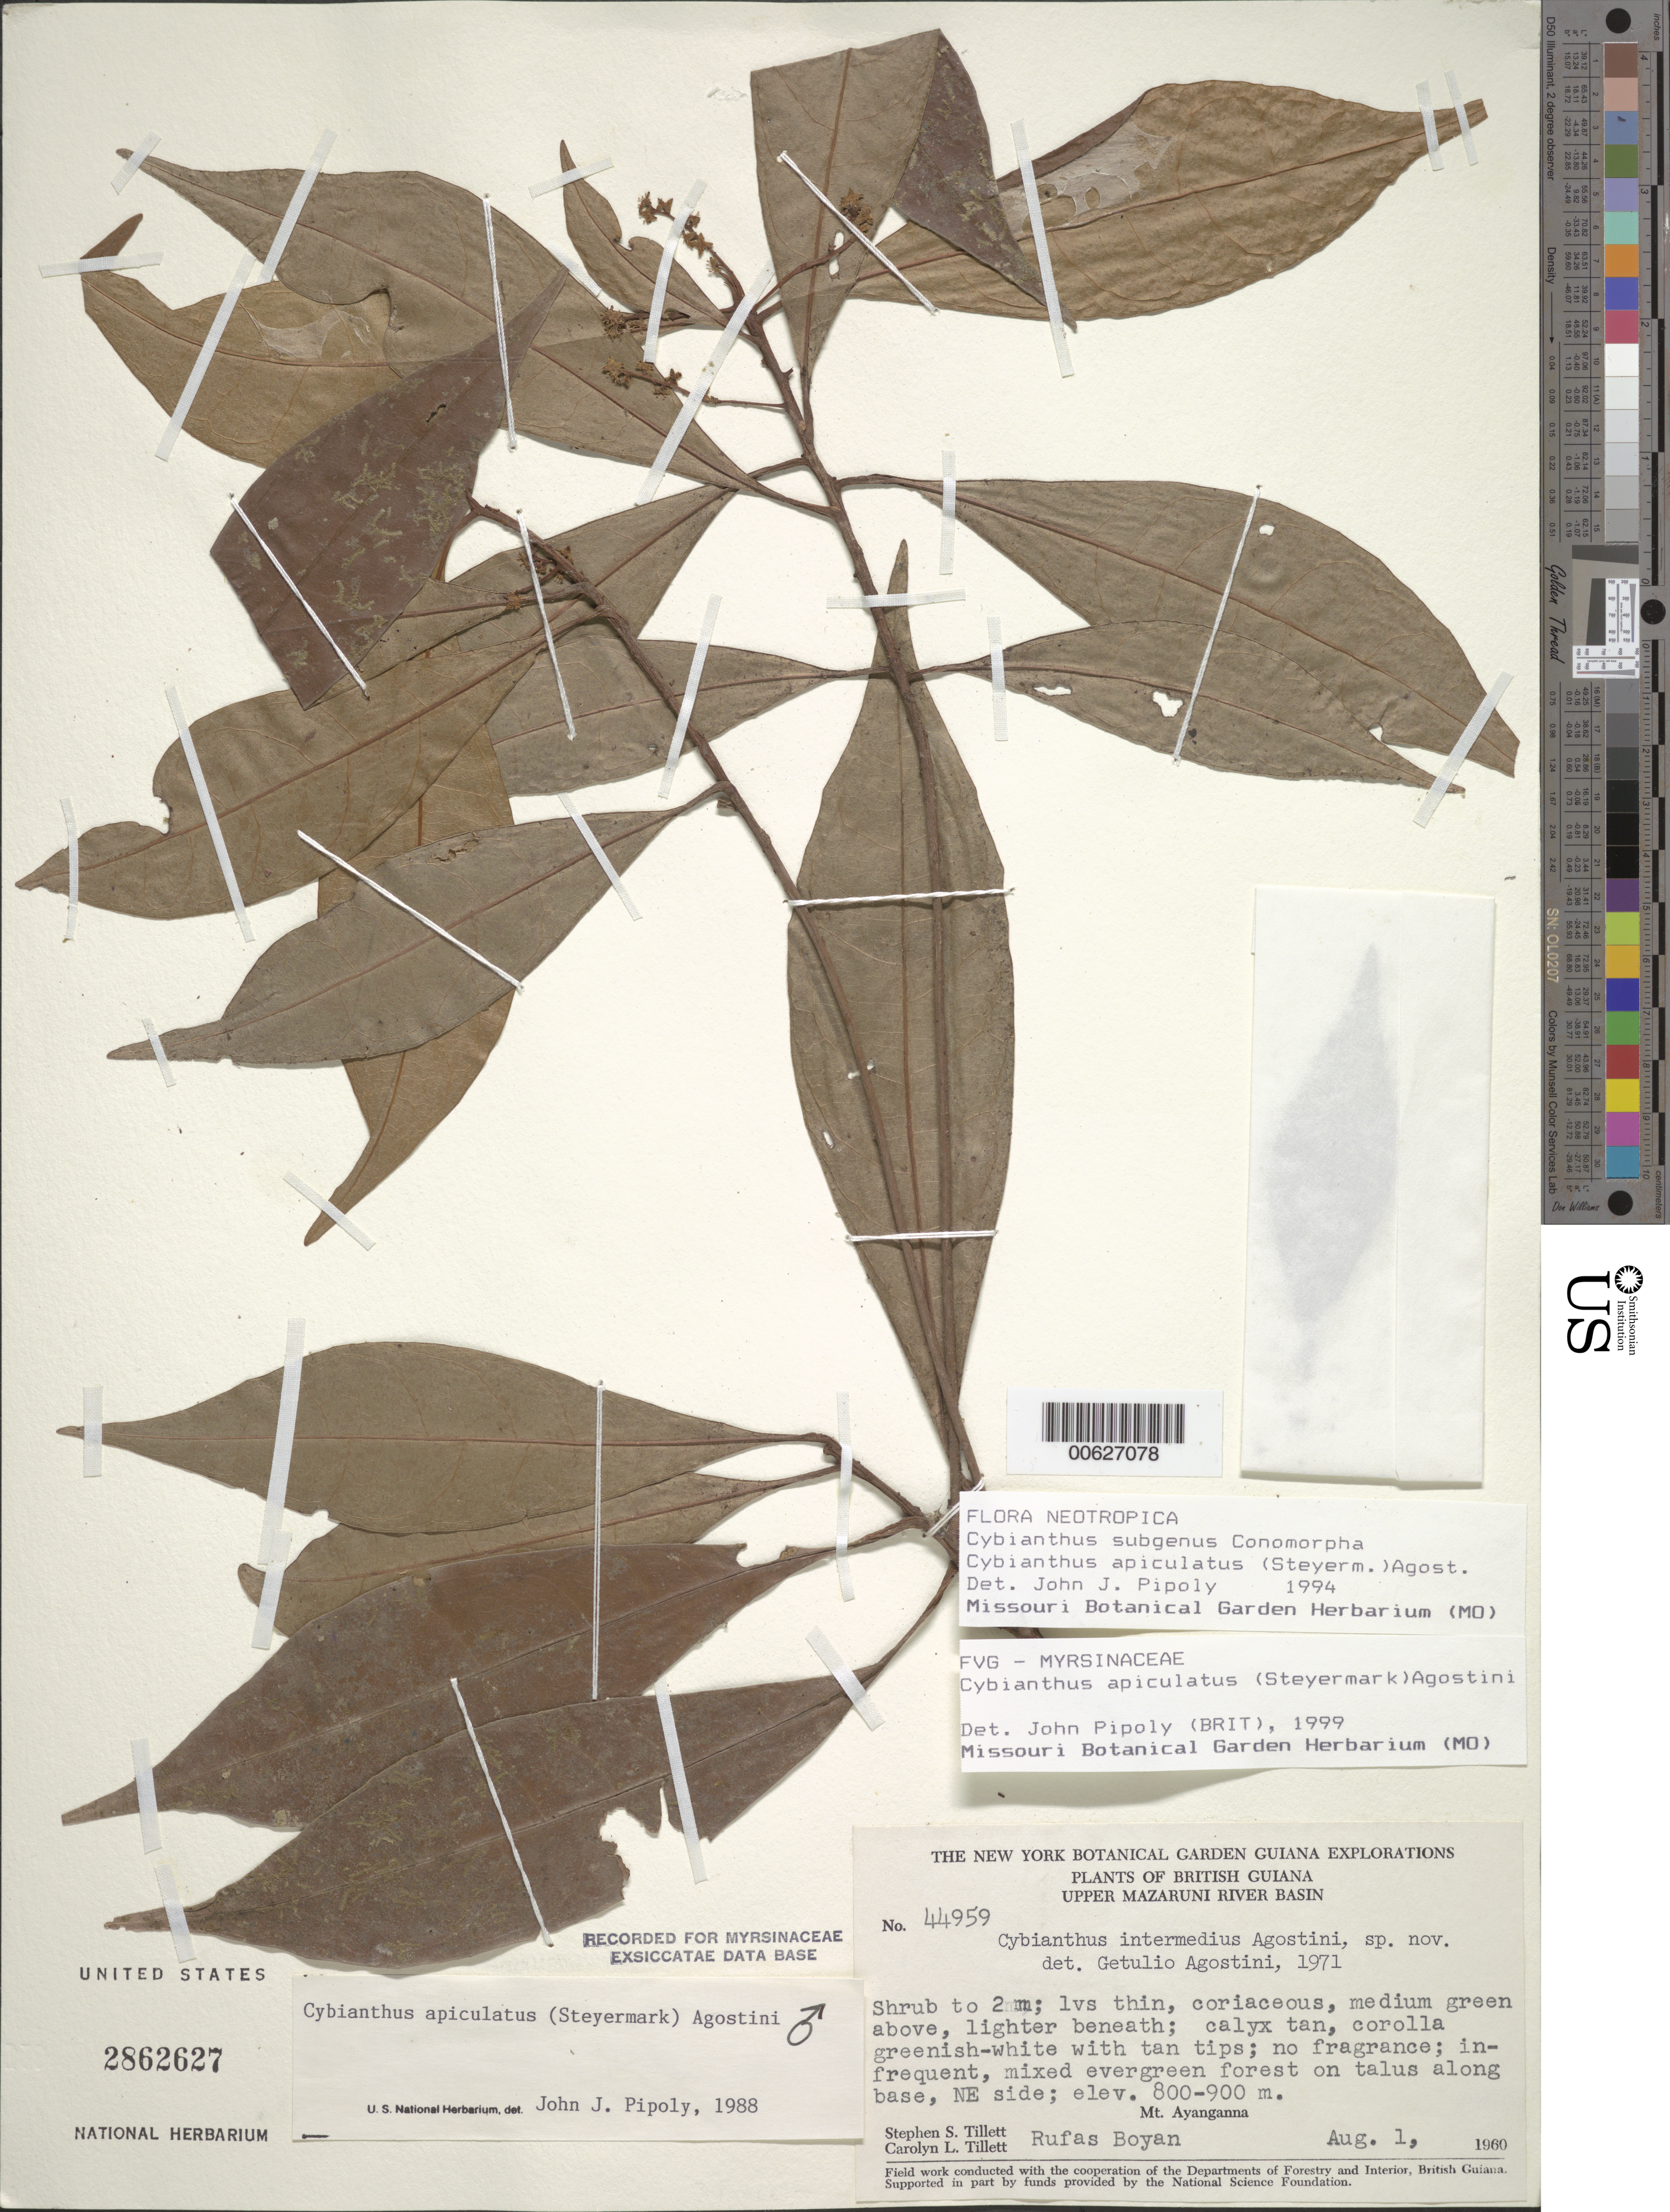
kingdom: Plantae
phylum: Tracheophyta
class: Magnoliopsida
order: Ericales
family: Primulaceae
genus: Cybianthus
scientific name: Cybianthus apiculatus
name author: (Steyerm.) G. Agostini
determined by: Pipoly, J. J., III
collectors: S. S. Tillett, C. L. Tillett & R. Boyan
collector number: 44959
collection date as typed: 1-Aug-60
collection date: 1960-08-01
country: Guyana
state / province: Cuyuni-Mazaruni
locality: Mt. Ayanganna, NE side of, Upper Mazaruni R Basin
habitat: Mixed evergreen forest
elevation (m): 800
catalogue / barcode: US 2862627